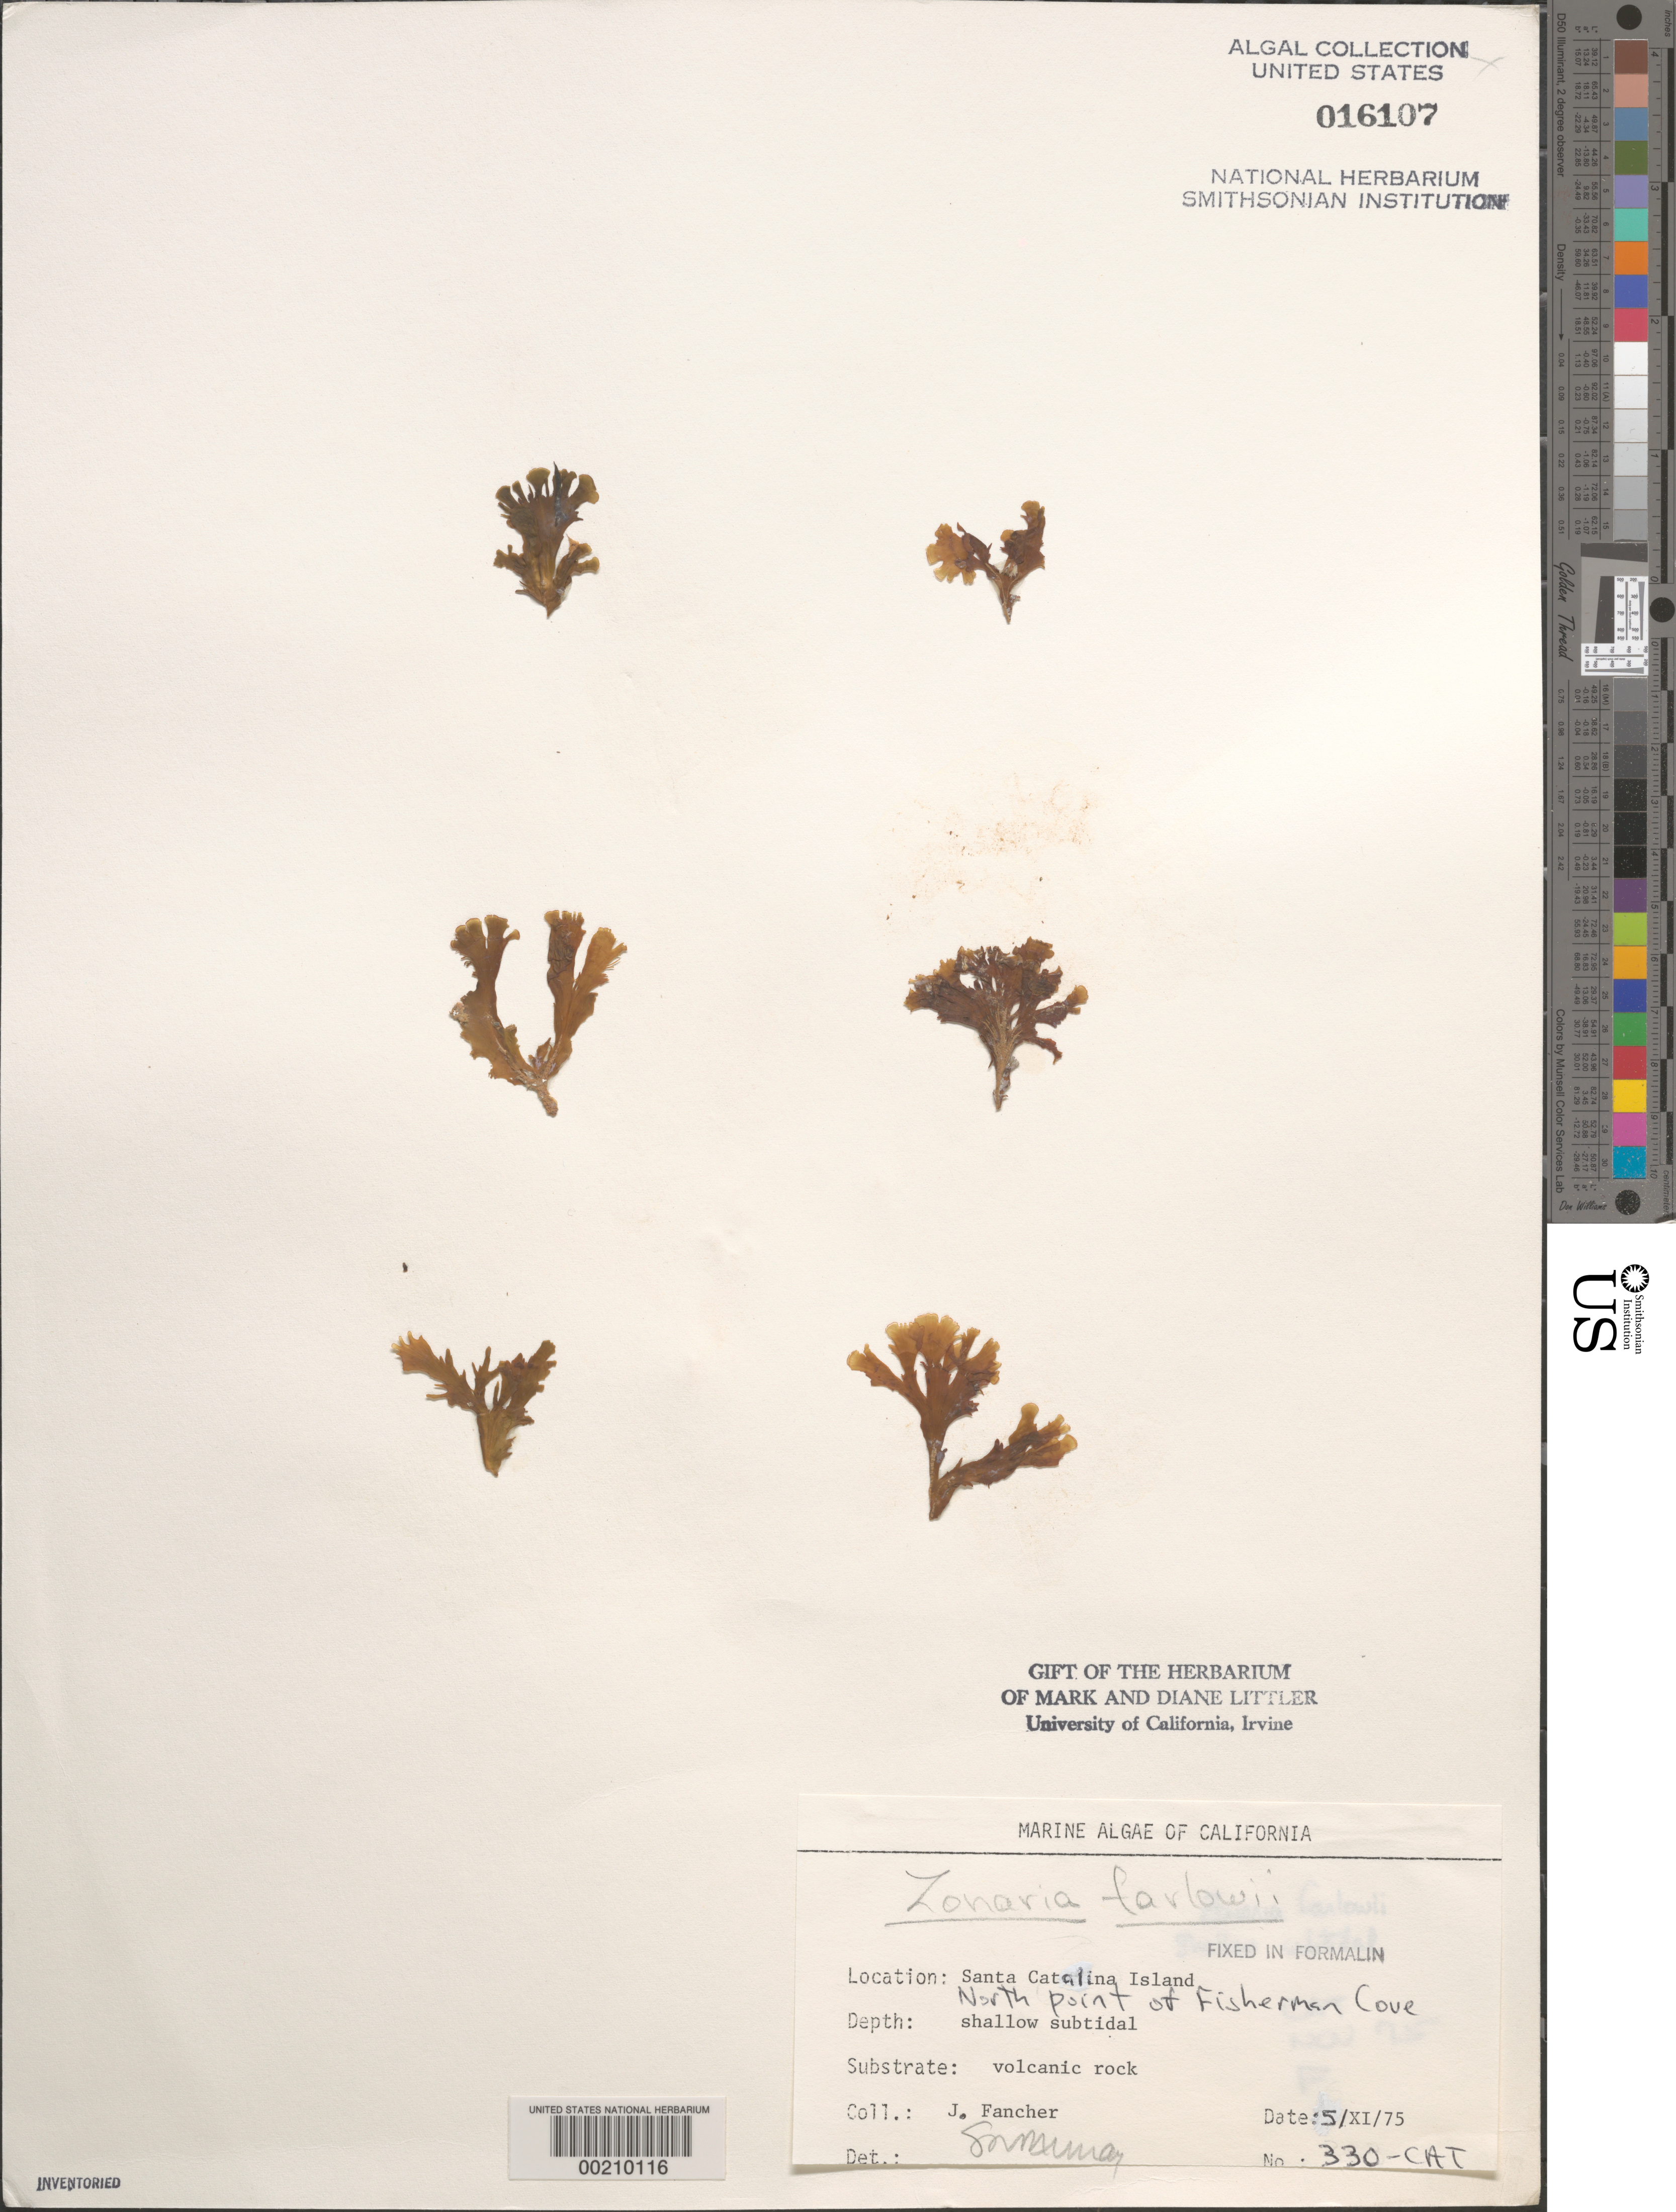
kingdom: Chromista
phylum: Ochrophyta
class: Phaeophyceae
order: Dictyotales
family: Dictyotaceae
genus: Zonaria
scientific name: Zonaria farlowii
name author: Setch. & N.L. Gardner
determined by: Murray, S. N.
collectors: J. Fancher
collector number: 330-CAT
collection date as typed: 05 Nov 1975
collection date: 1975-11-05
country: United States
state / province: California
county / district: Los Angeles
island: Santa Catalina Island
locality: Fishermen Cove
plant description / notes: BLM-SOCALBIGHT Rocky Intertidal Survey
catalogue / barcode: US 16107